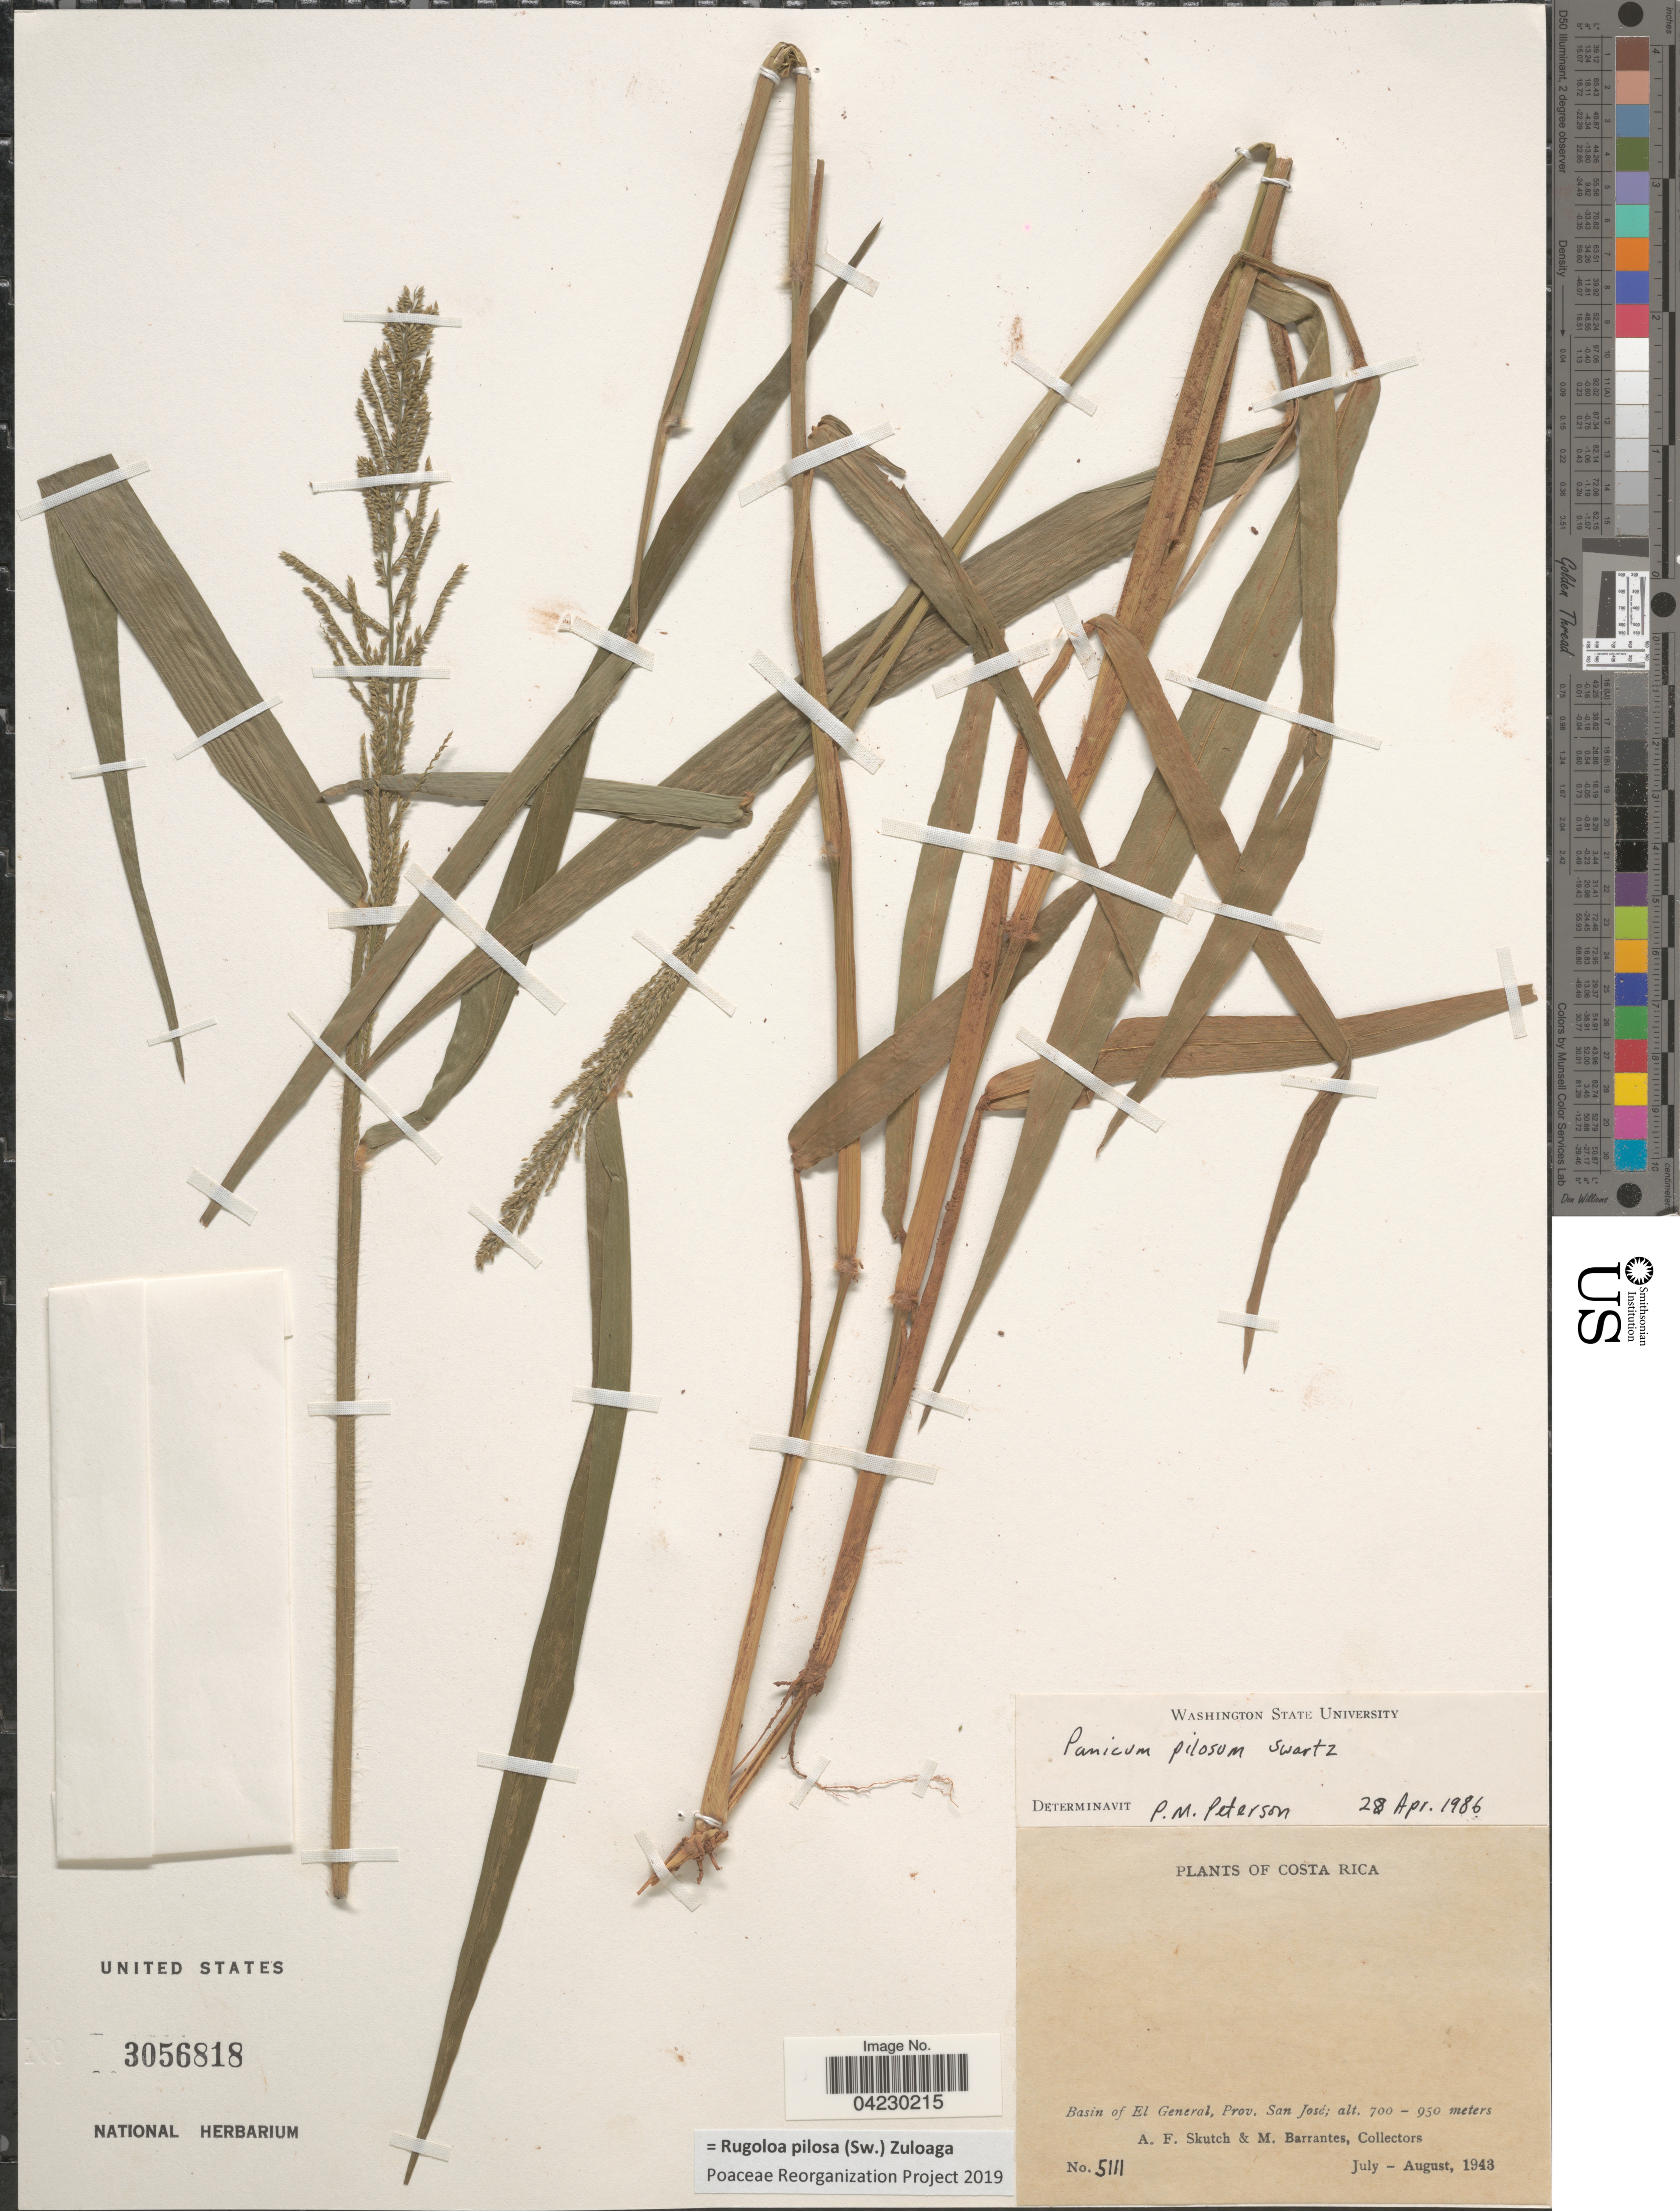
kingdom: Plantae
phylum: Tracheophyta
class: Liliopsida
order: Poales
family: Poaceae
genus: Rugoloa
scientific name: Rugoloa pilosa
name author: (Sw.) Zuloaga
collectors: A. F. Skutch & M. Barrantes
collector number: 5111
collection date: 1943-07/1943-08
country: Costa Rica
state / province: San José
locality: Basin of El General.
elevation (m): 700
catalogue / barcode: US 3056818